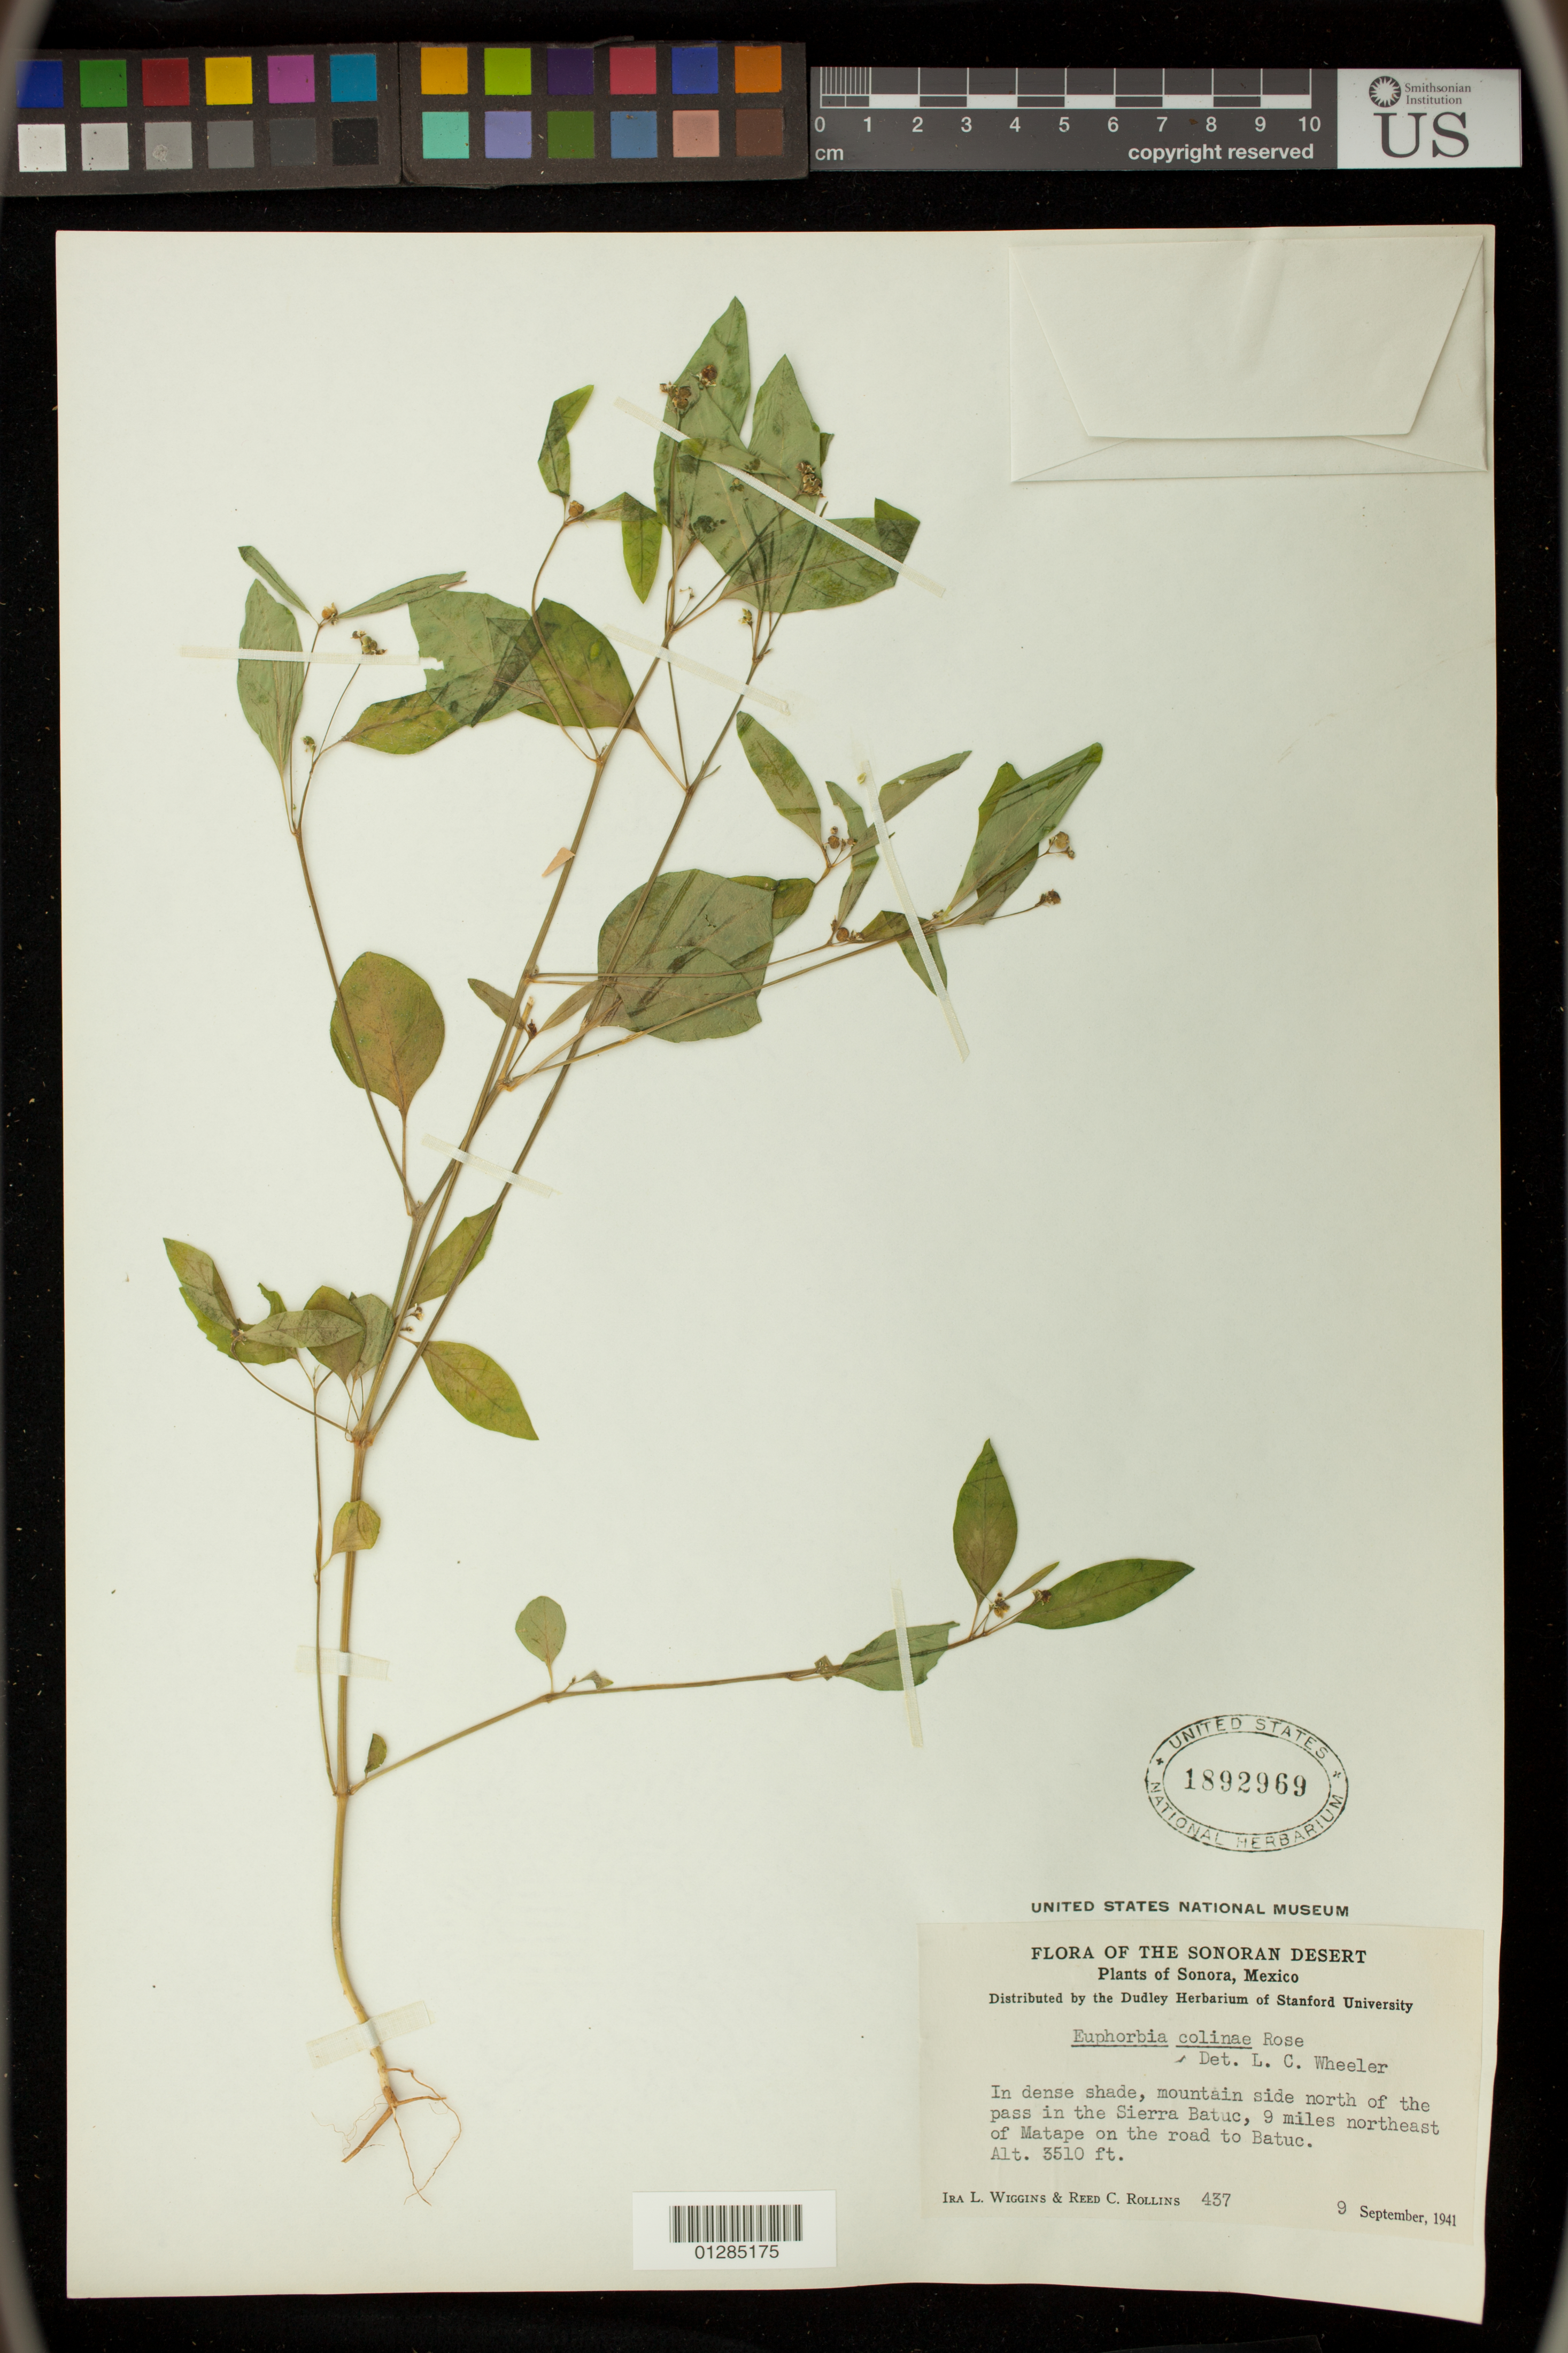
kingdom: Plantae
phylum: Tracheophyta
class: Magnoliopsida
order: Malpighiales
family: Euphorbiaceae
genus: Euphorbia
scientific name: Euphorbia graminea var. graminea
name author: Jacq.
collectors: I. L. Wiggins & R. C. Rollins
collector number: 437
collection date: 1941-09-09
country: Mexico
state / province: Sonora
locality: mountain side north of the pass in the Sierra Batuc, 9 miles northeast of Matape on the road to Batuc.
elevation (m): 1070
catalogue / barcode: US 1892969